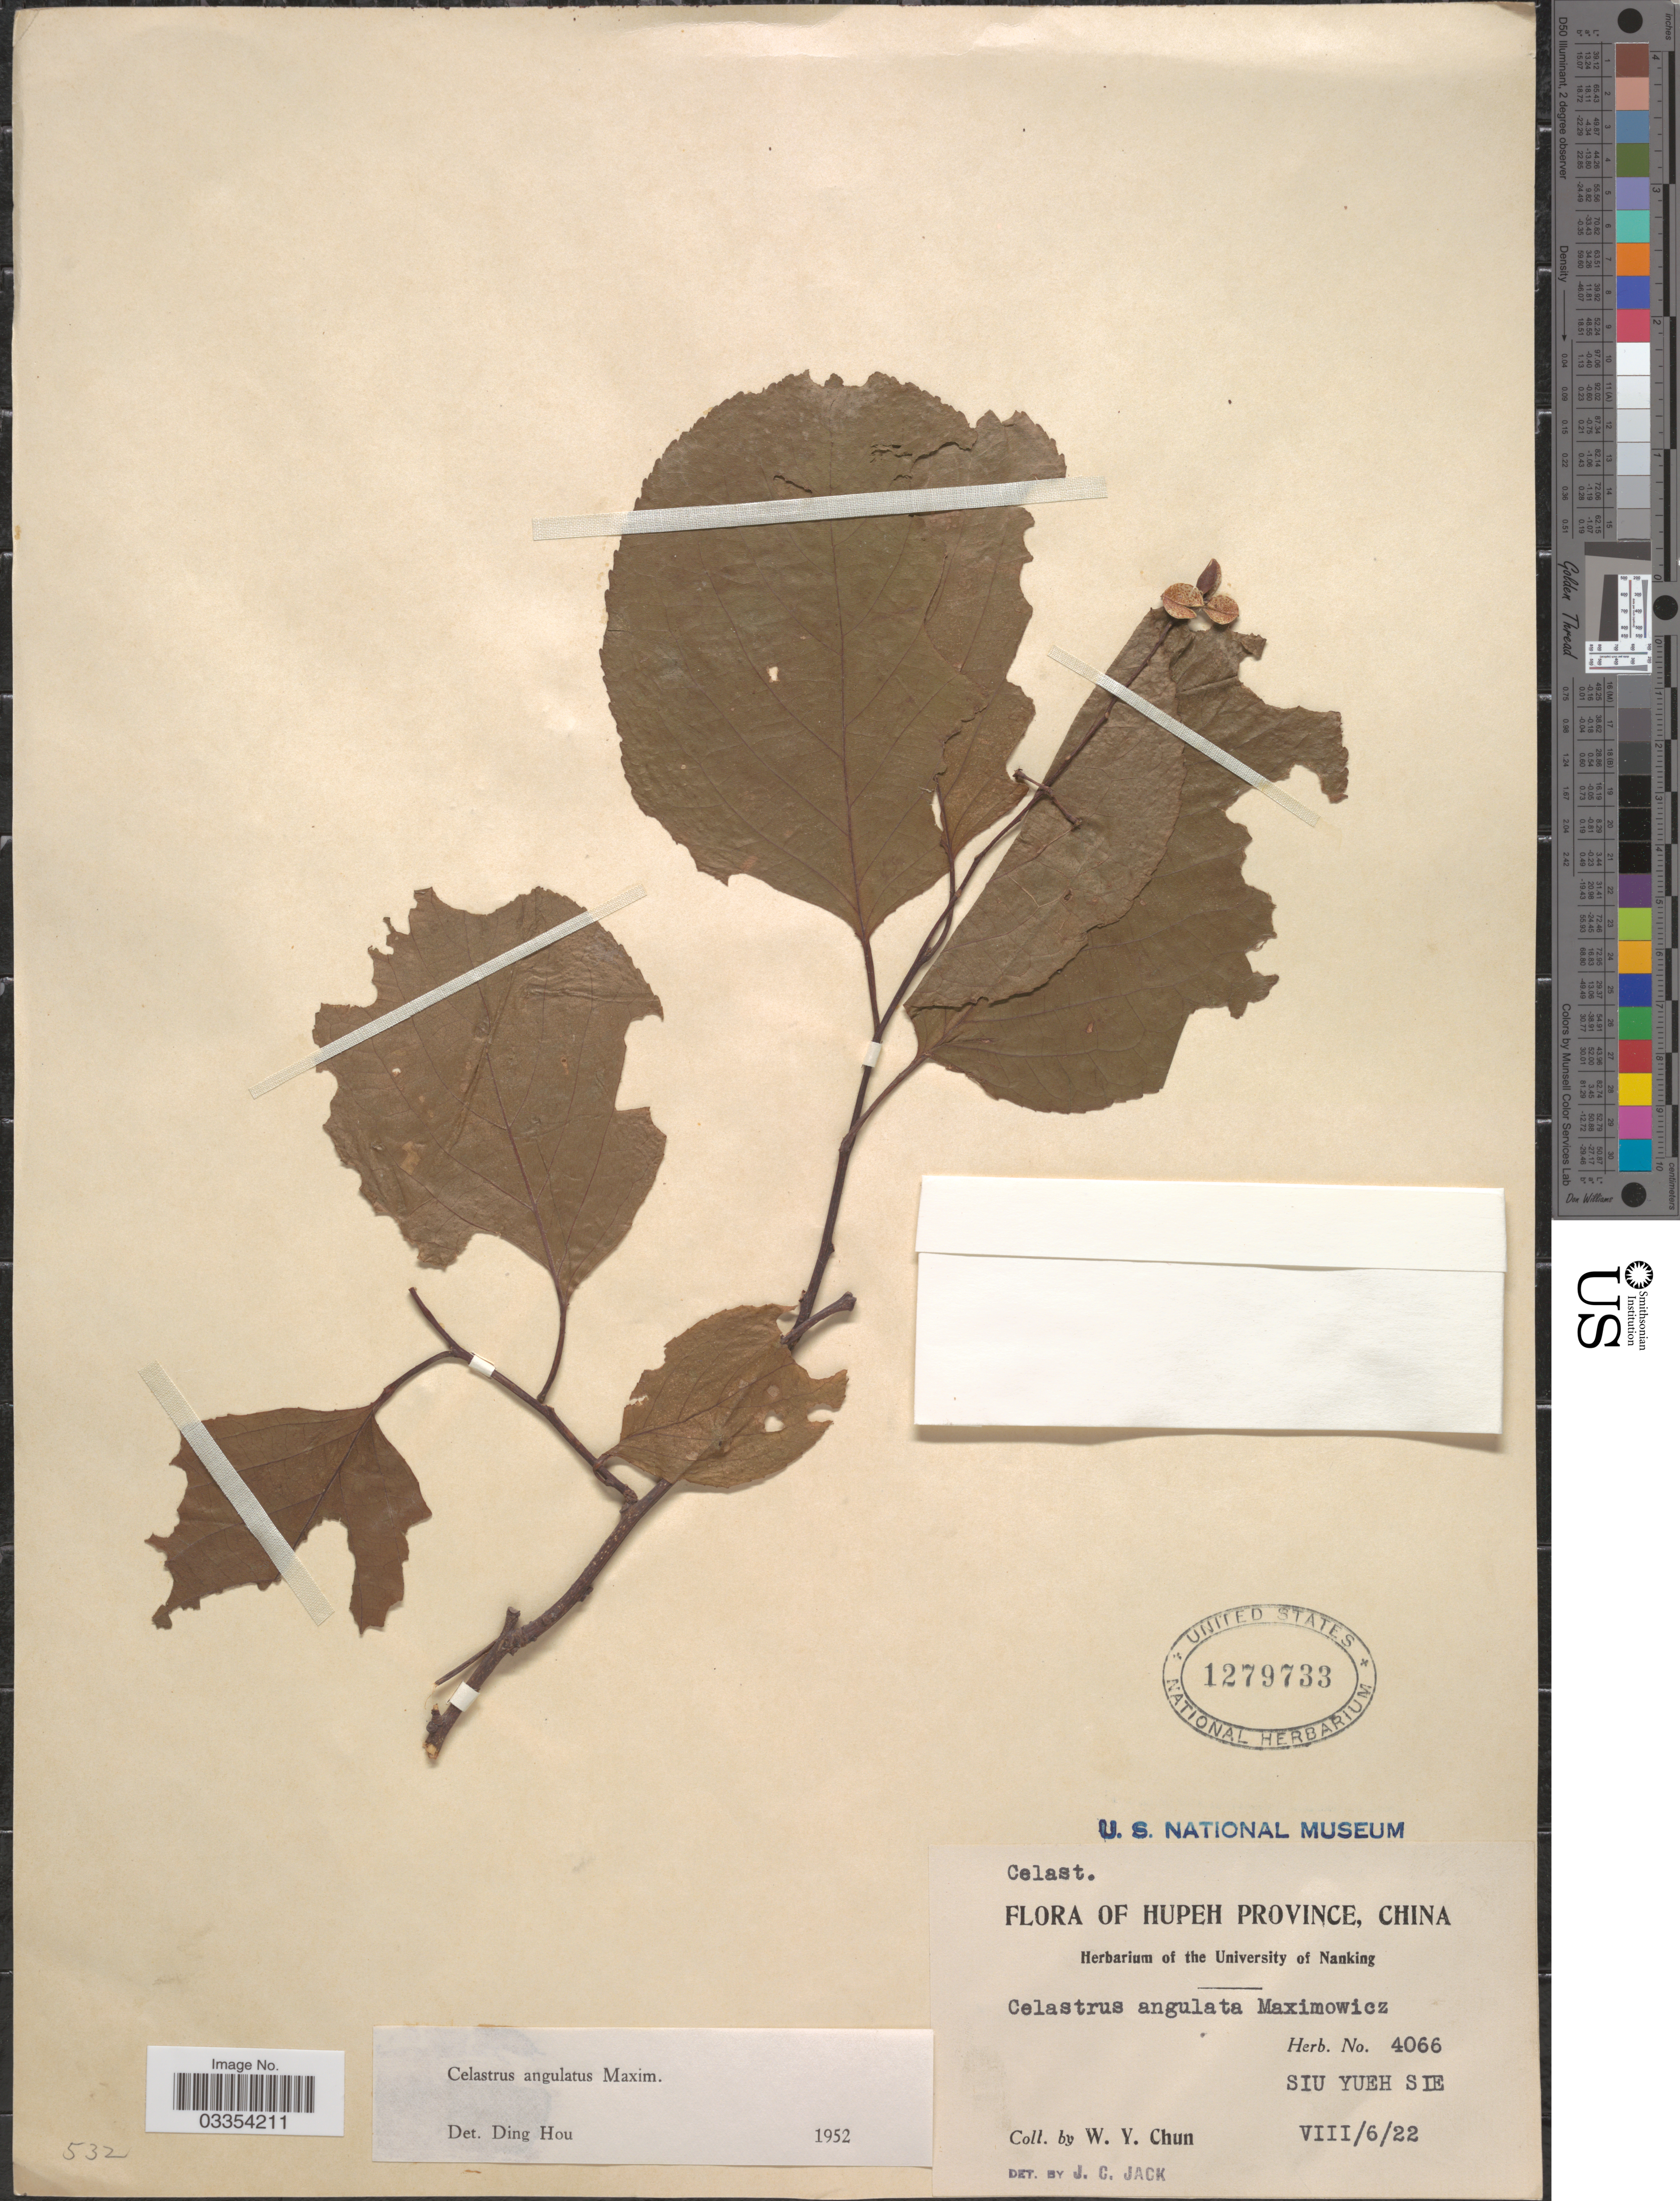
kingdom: Plantae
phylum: Tracheophyta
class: Magnoliopsida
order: Celastrales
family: Celastraceae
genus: Celastrus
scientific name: Celastrus angulatus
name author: Maxim.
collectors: W. Y. Chun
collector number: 4066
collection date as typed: Transcribed d/m/y: 6/8/22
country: China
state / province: Hubei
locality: Hupeh Province. Siu Yueh Sie.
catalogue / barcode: US 1279733